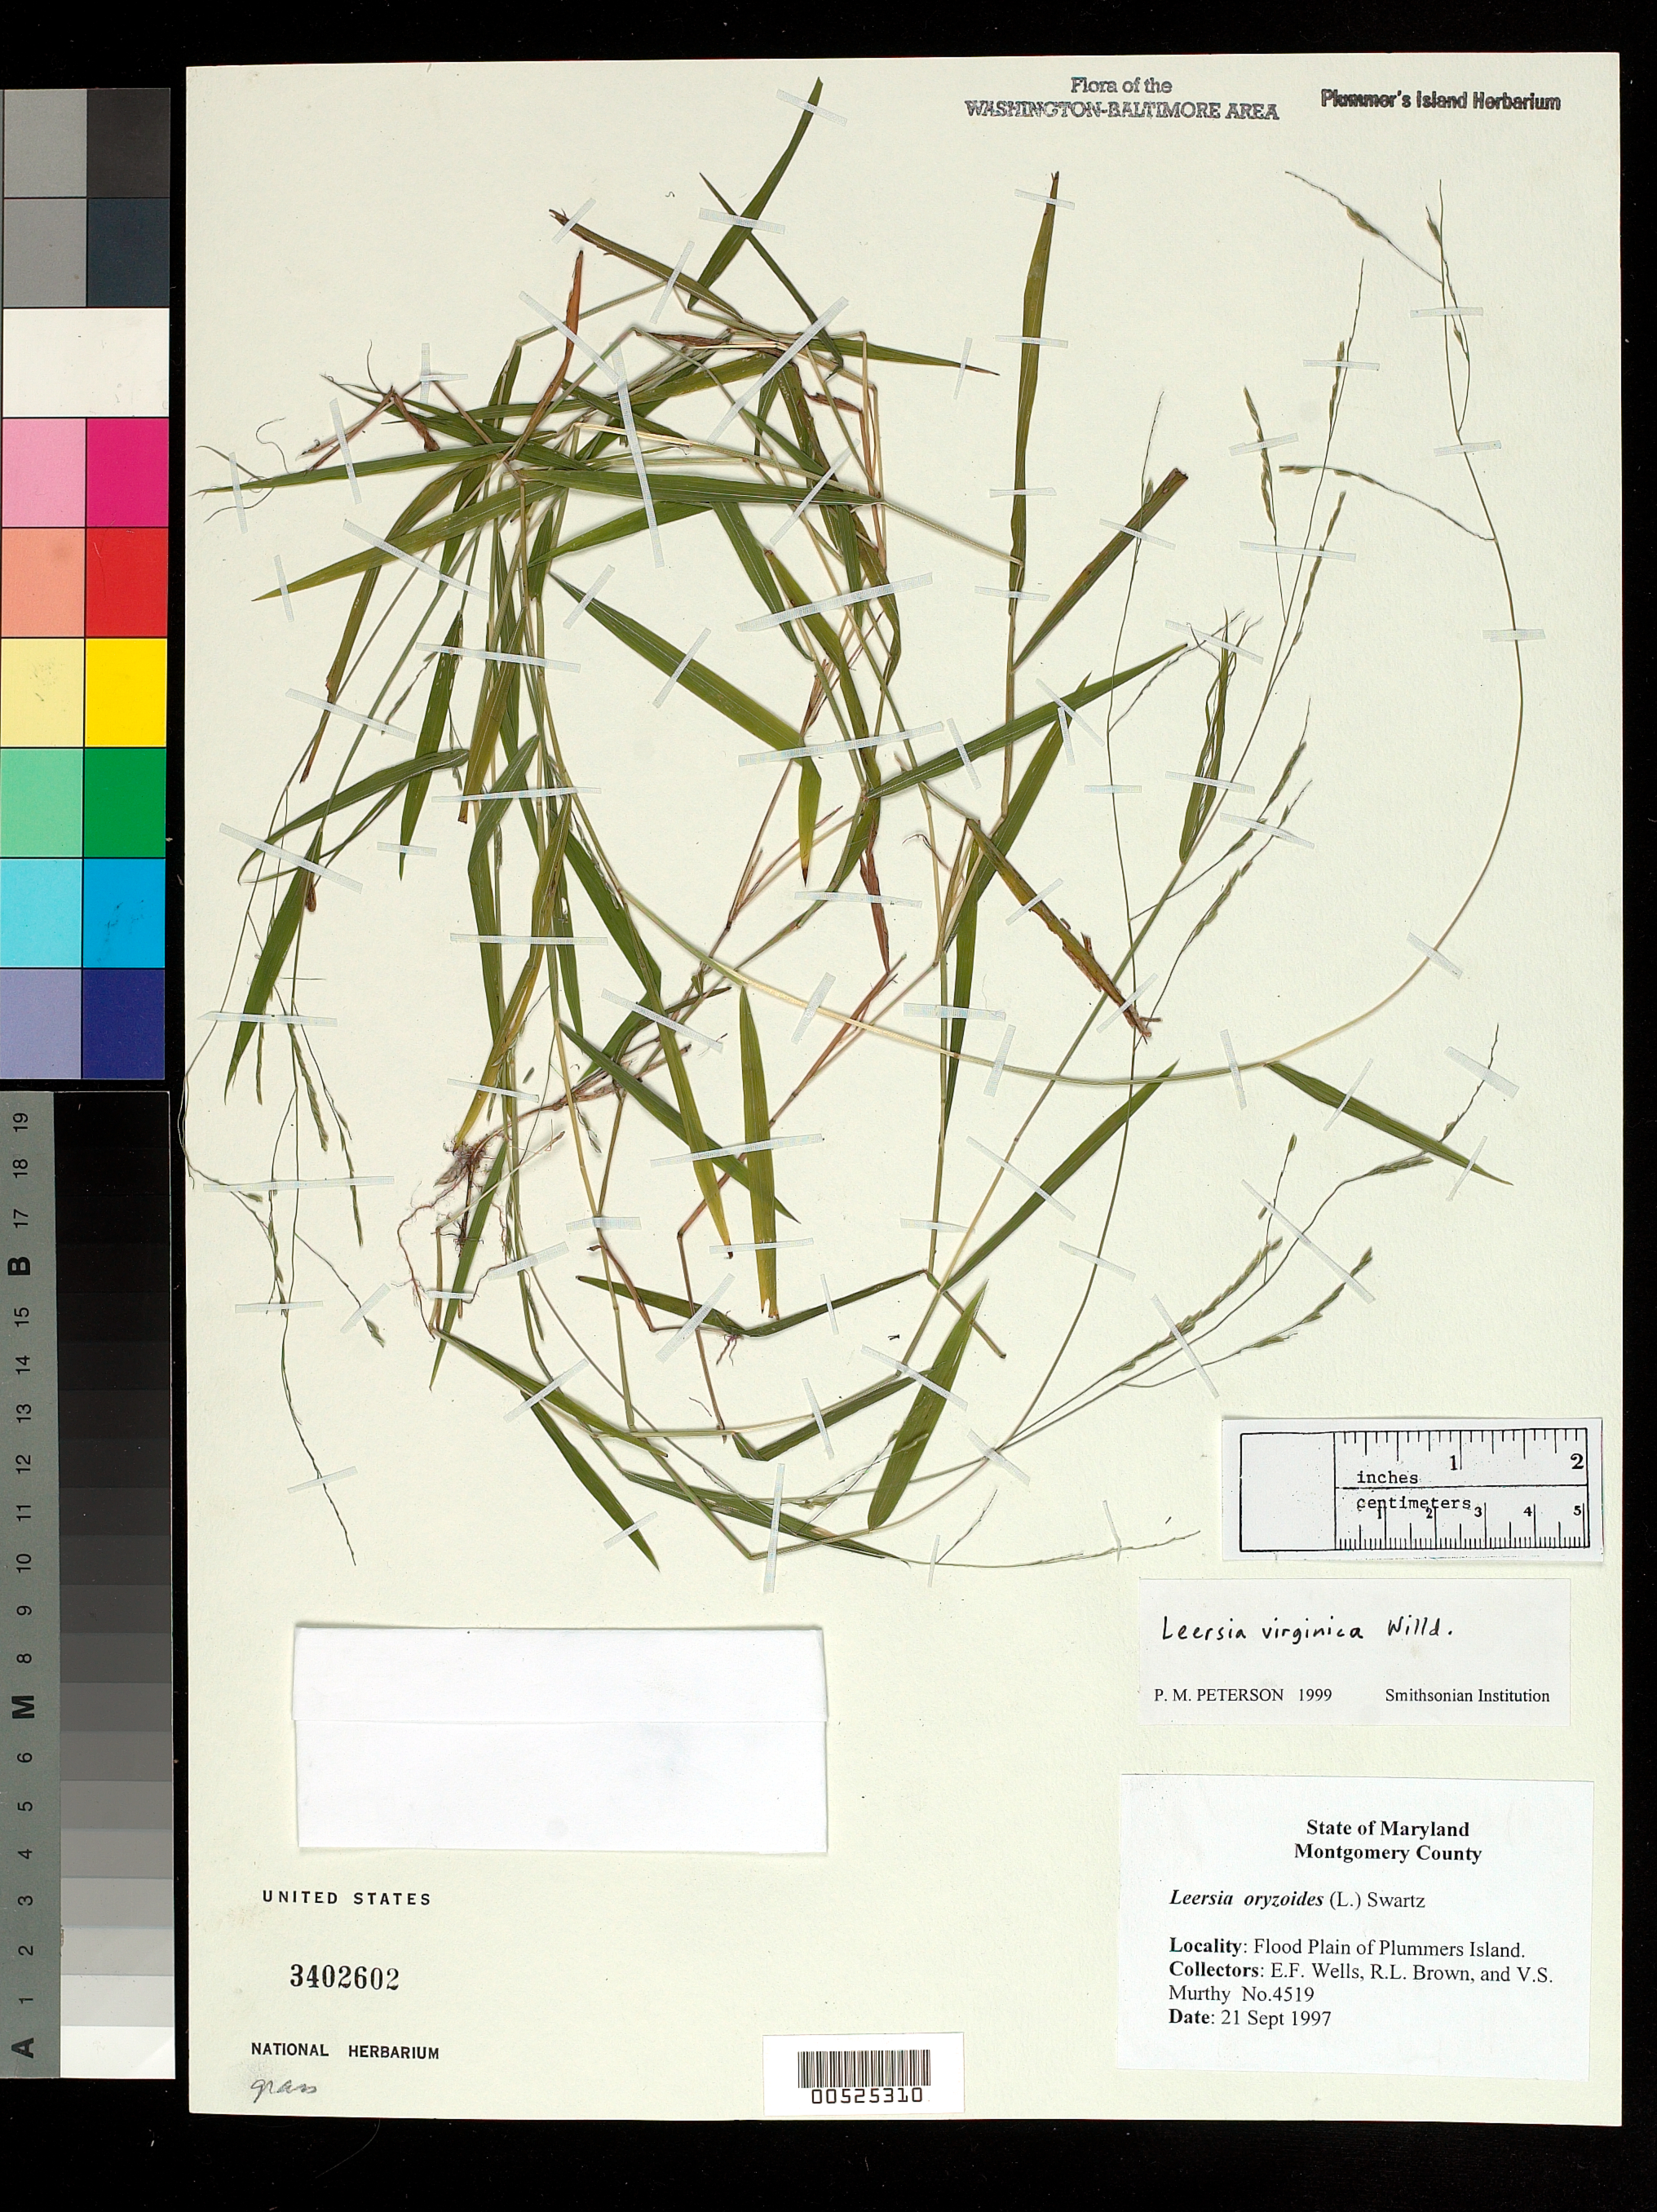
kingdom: Plantae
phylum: Tracheophyta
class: Liliopsida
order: Poales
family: Poaceae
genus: Leersia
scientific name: Leersia virginica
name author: Willd.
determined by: Peterson, Paul M., (BOT), Smithsonian Institution - National Museum of Natural History (UNITED STATES)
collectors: E. F. Wells, R. L. Brown & V. S. Murthy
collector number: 4519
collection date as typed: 21 Sep 1997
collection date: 1997-09-21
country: United States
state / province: Maryland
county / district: Montgomery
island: Plummers Island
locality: Flood plain of Plummers Island Plummers Island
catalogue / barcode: US 3402602